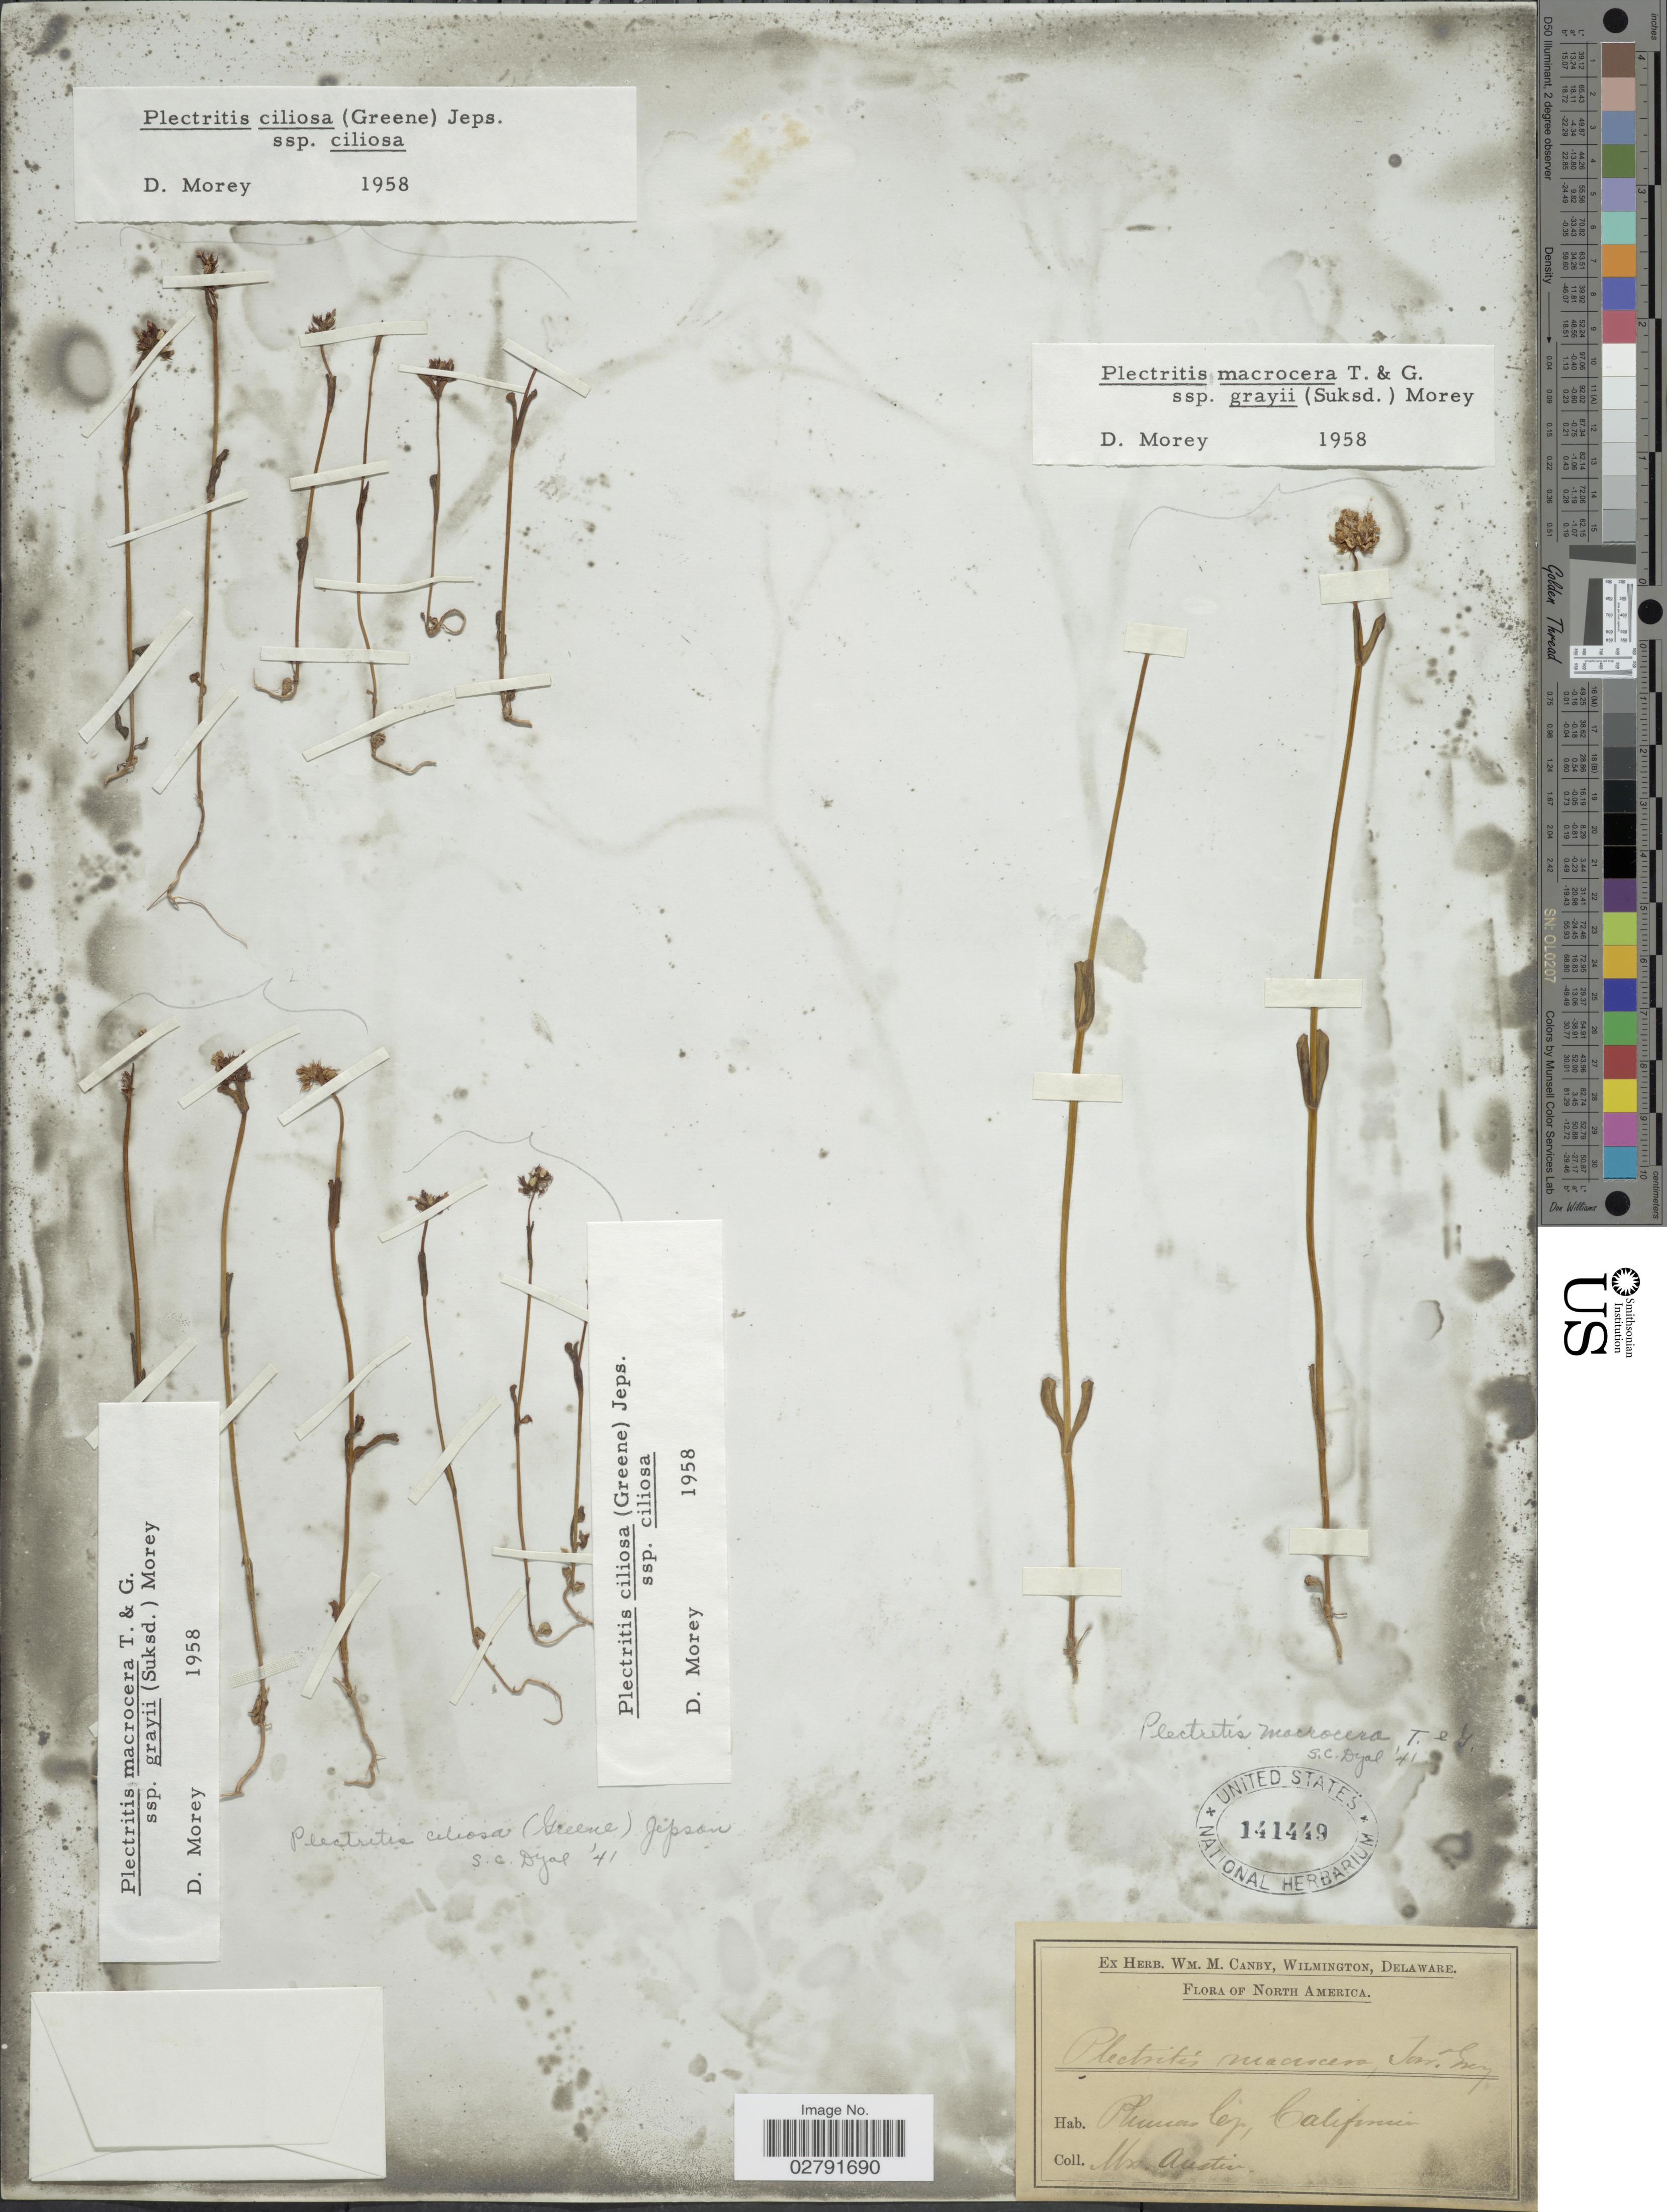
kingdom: Plantae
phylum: Tracheophyta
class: Magnoliopsida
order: Dipsacales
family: Caprifoliaceae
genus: Plectritis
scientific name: Plectritis ciliosa subsp. ciliosa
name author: (Greene) Jeps.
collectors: Austin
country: United States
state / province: California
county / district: Plumas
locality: North America. Plumas Coy.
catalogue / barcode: US 141449